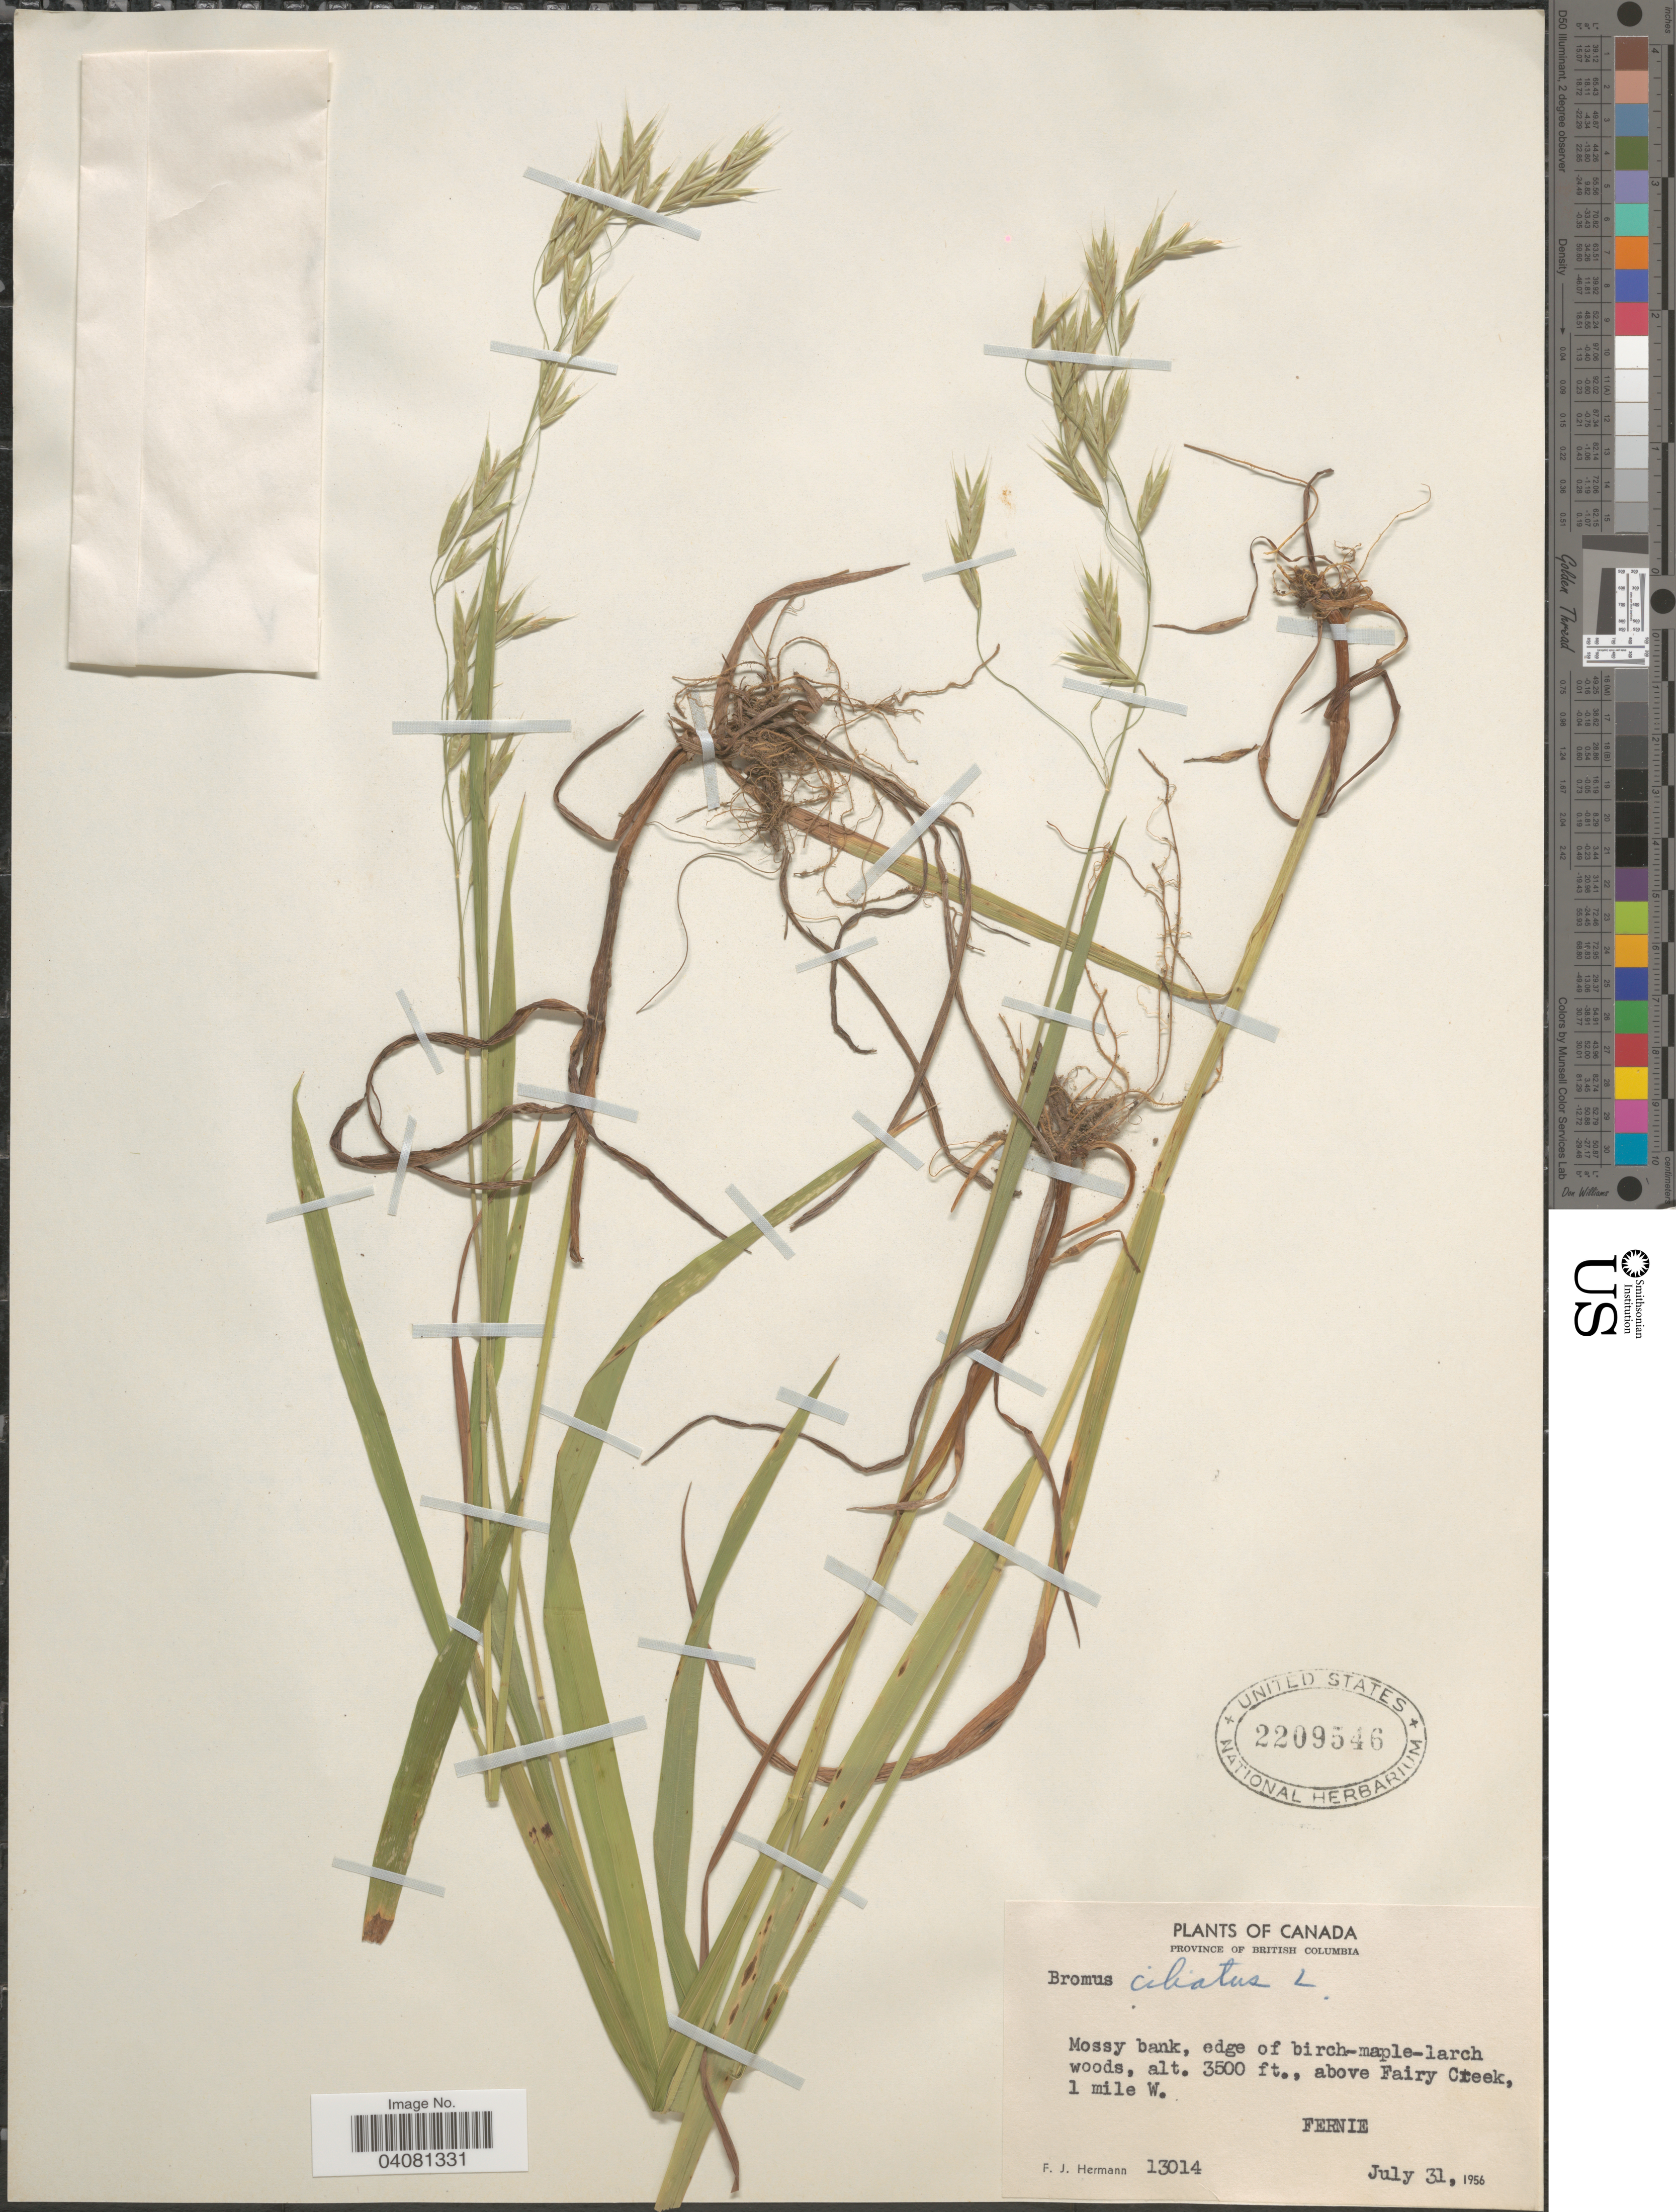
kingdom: Plantae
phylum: Tracheophyta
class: Liliopsida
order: Poales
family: Poaceae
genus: Bromus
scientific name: Bromus ciliatus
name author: L.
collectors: F. J. Hermann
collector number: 13014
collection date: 1956-07-31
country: Canada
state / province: British Columbia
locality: Mossy bank, edge of birch-maple-larch woods, above Fairy Creek, 1 mile W. Fernie.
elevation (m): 1067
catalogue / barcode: US 2209546